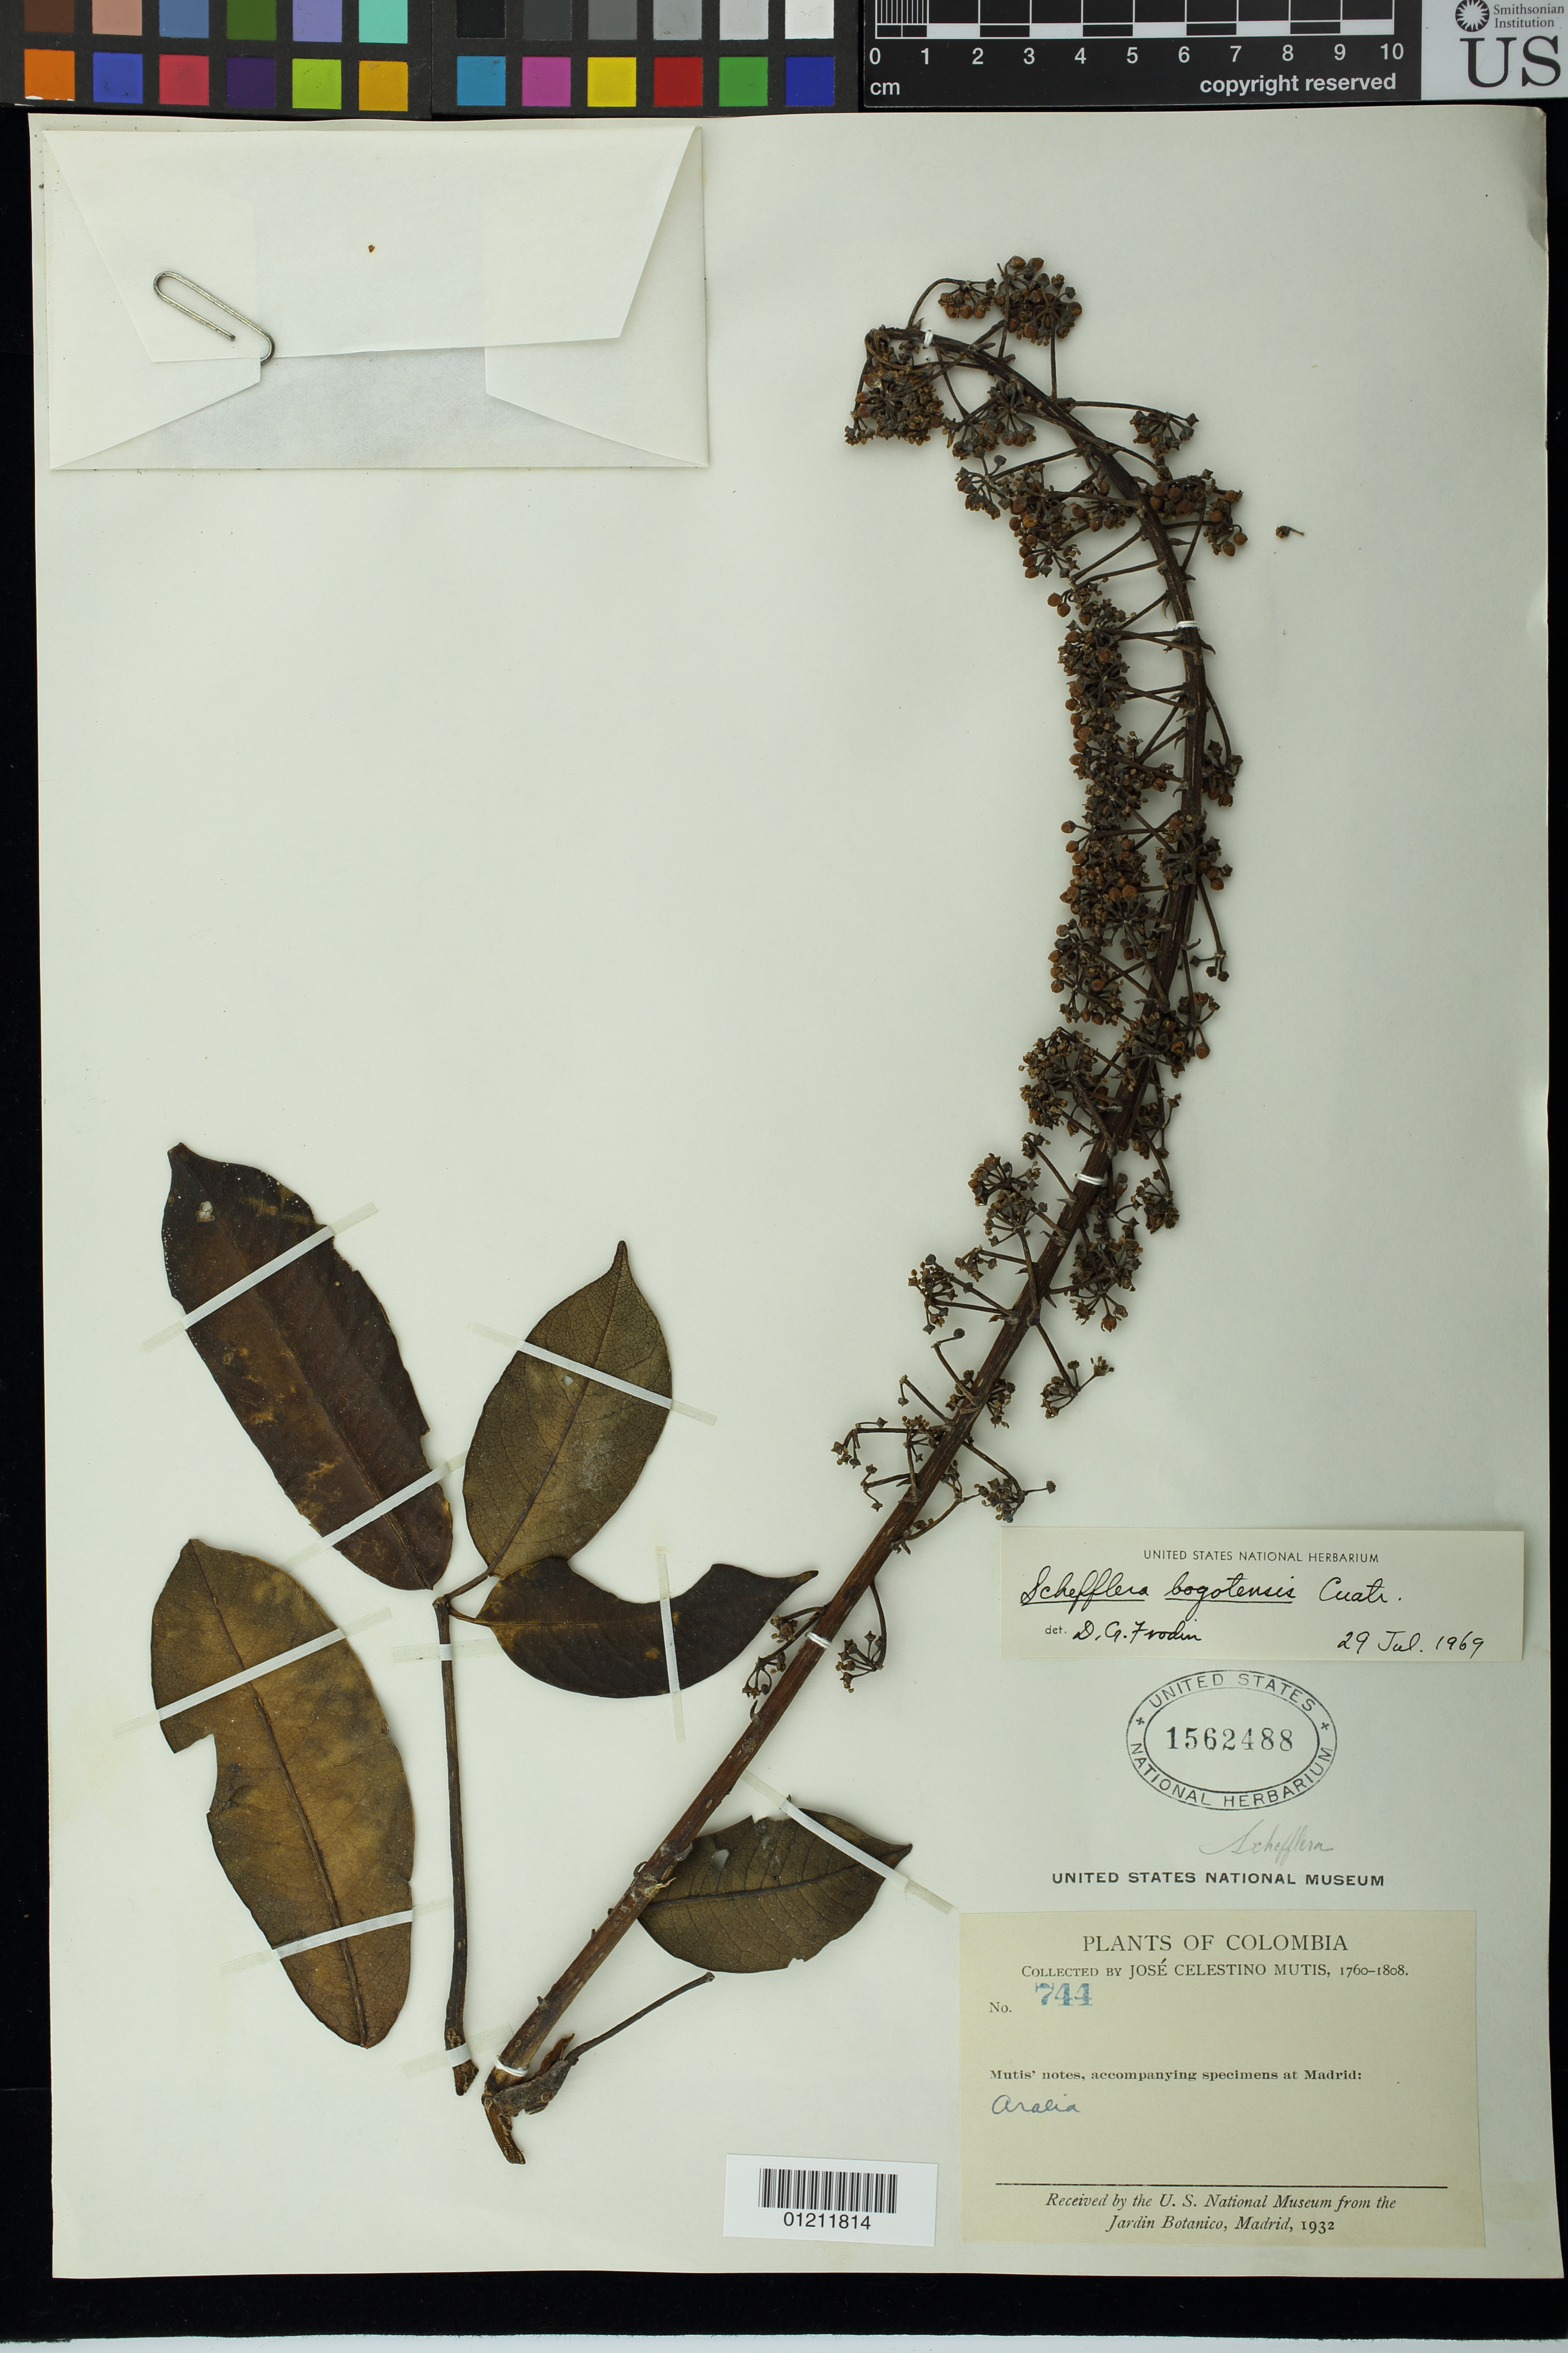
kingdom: Plantae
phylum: Tracheophyta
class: Magnoliopsida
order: Apiales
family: Araliaceae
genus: Schefflera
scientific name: Schefflera bogotensis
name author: Cuatrec.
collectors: J. C. B. Mutis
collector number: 744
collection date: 1760/1808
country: Colombia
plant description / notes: Mutis' notes accompany specimens at Madrid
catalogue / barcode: US 1562488